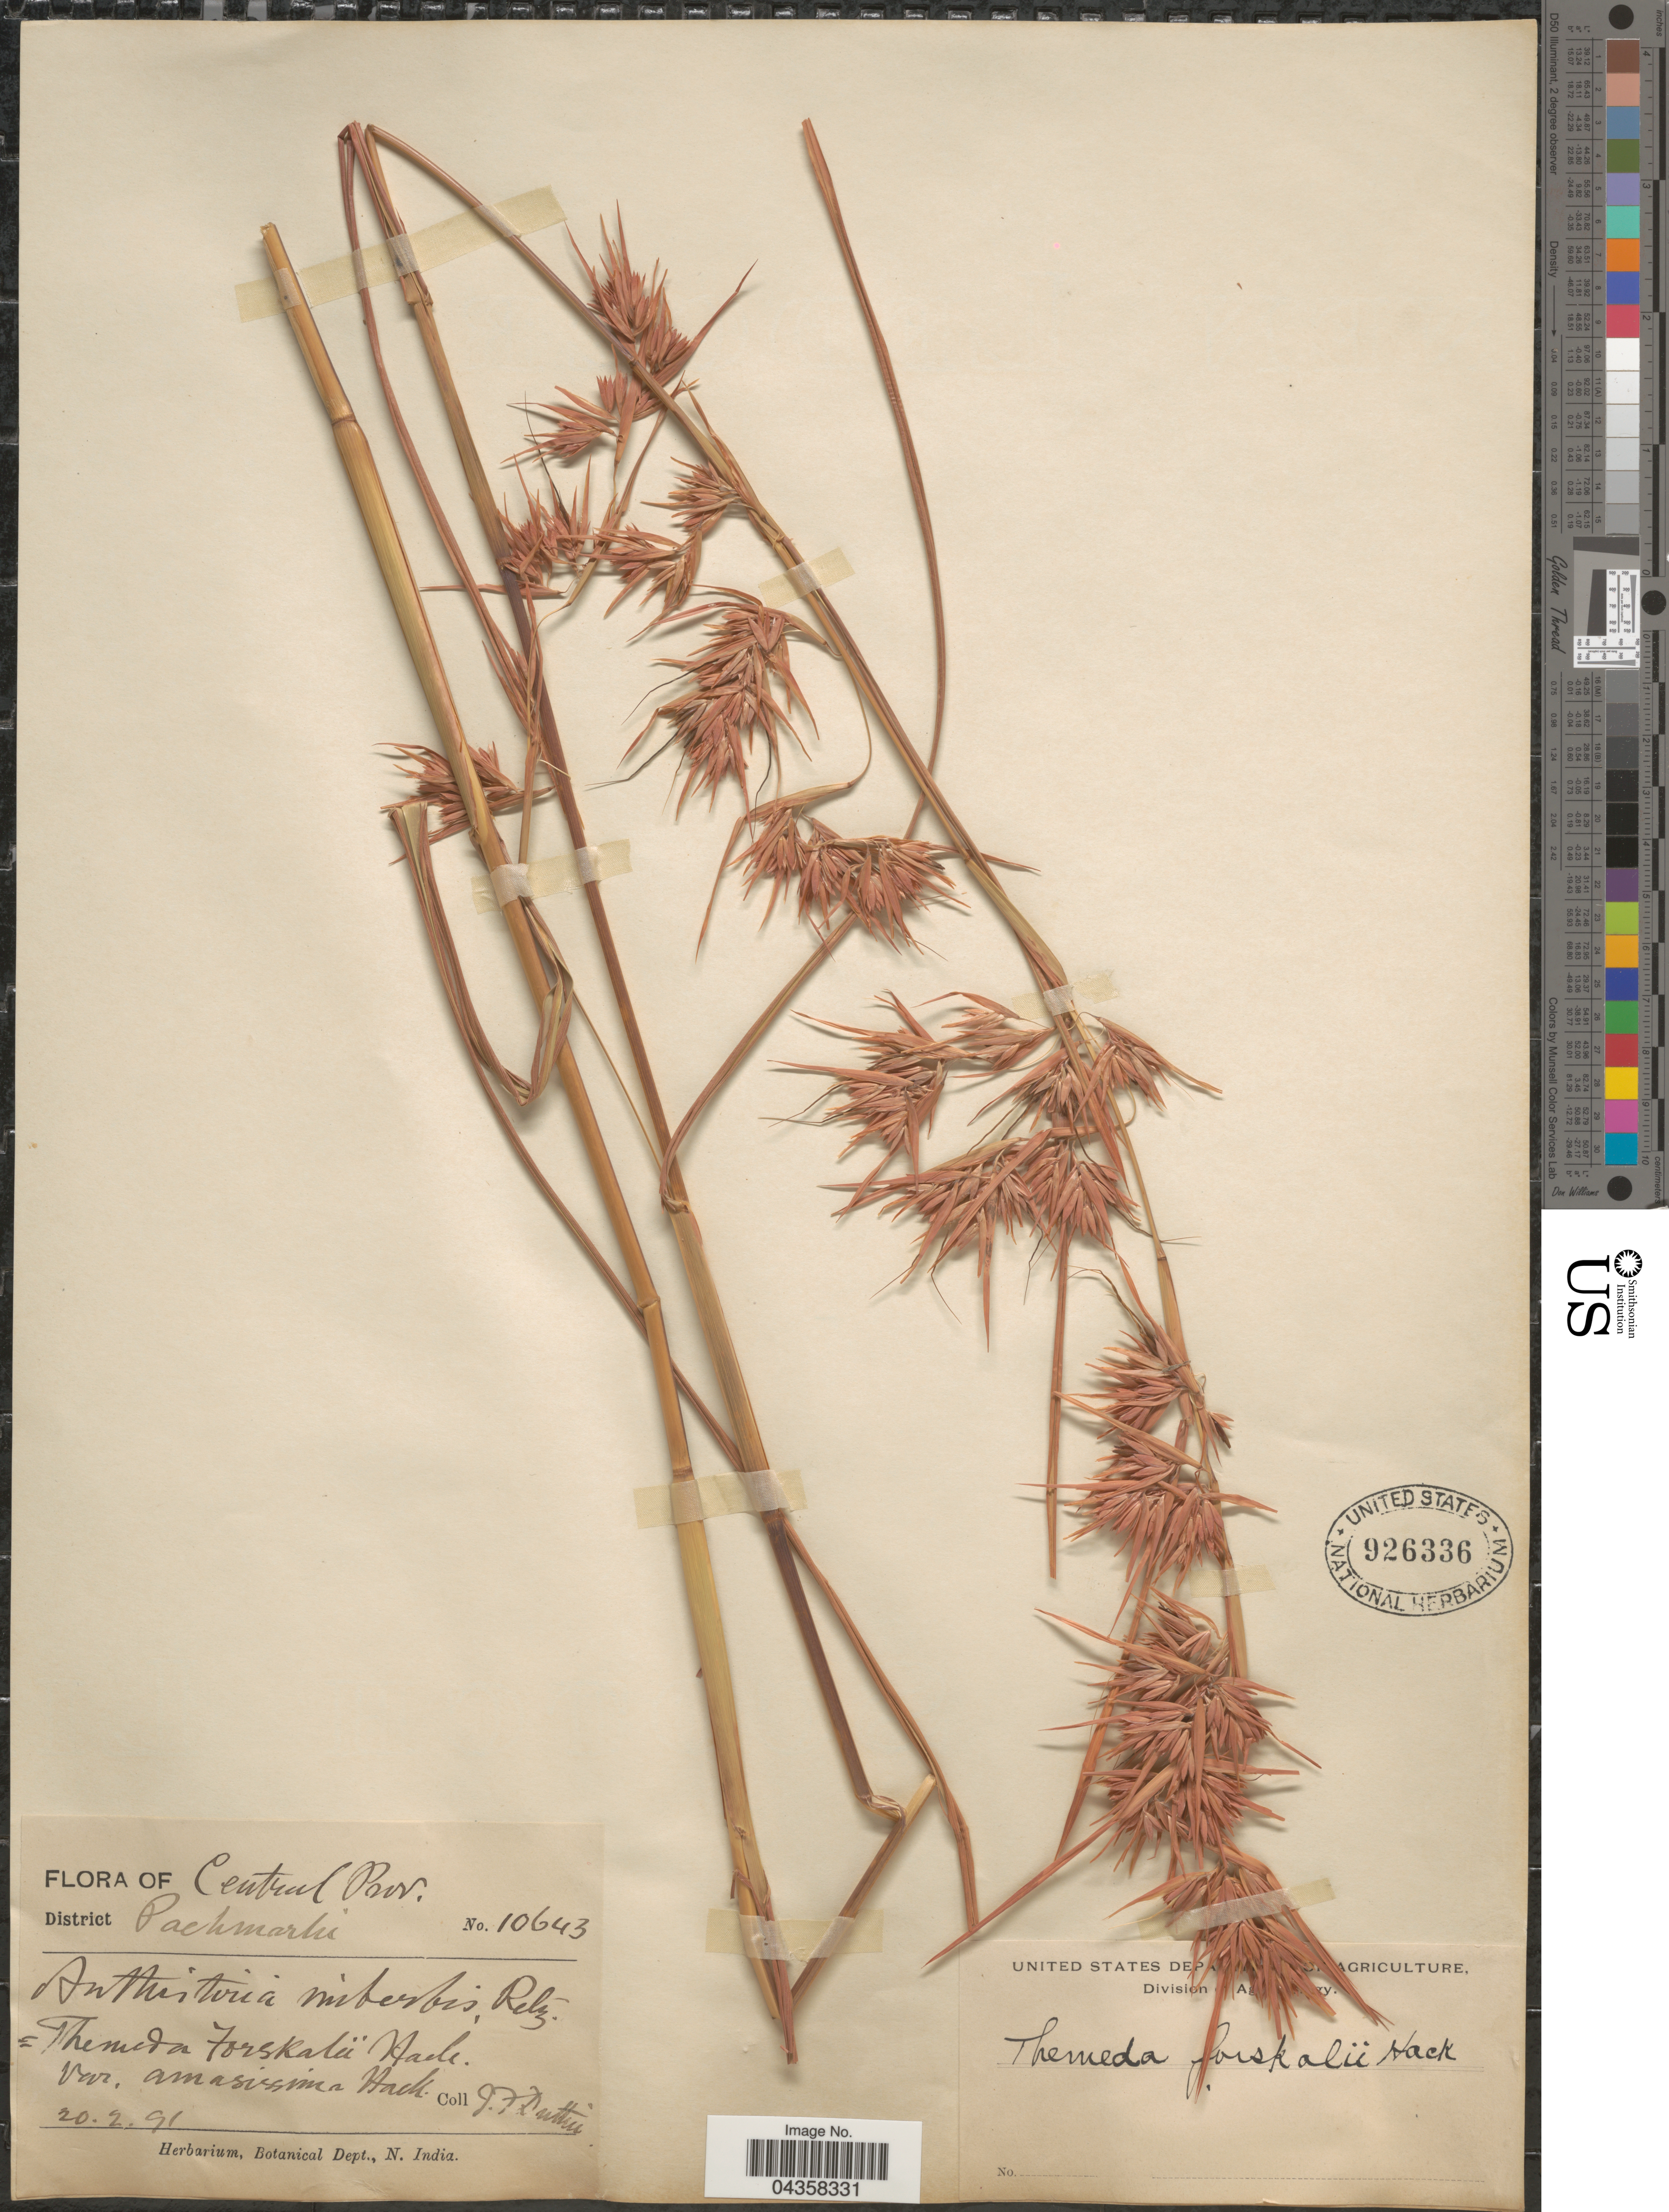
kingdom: Plantae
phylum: Tracheophyta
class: Liliopsida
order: Poales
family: Poaceae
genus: Themeda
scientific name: Themeda triandra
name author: Forssk.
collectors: J. F. Duthie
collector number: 10643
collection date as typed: Transcribed d/m/y: 20/2/91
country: India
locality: Central Prov. District Pachmarhi.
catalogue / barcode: US 926336